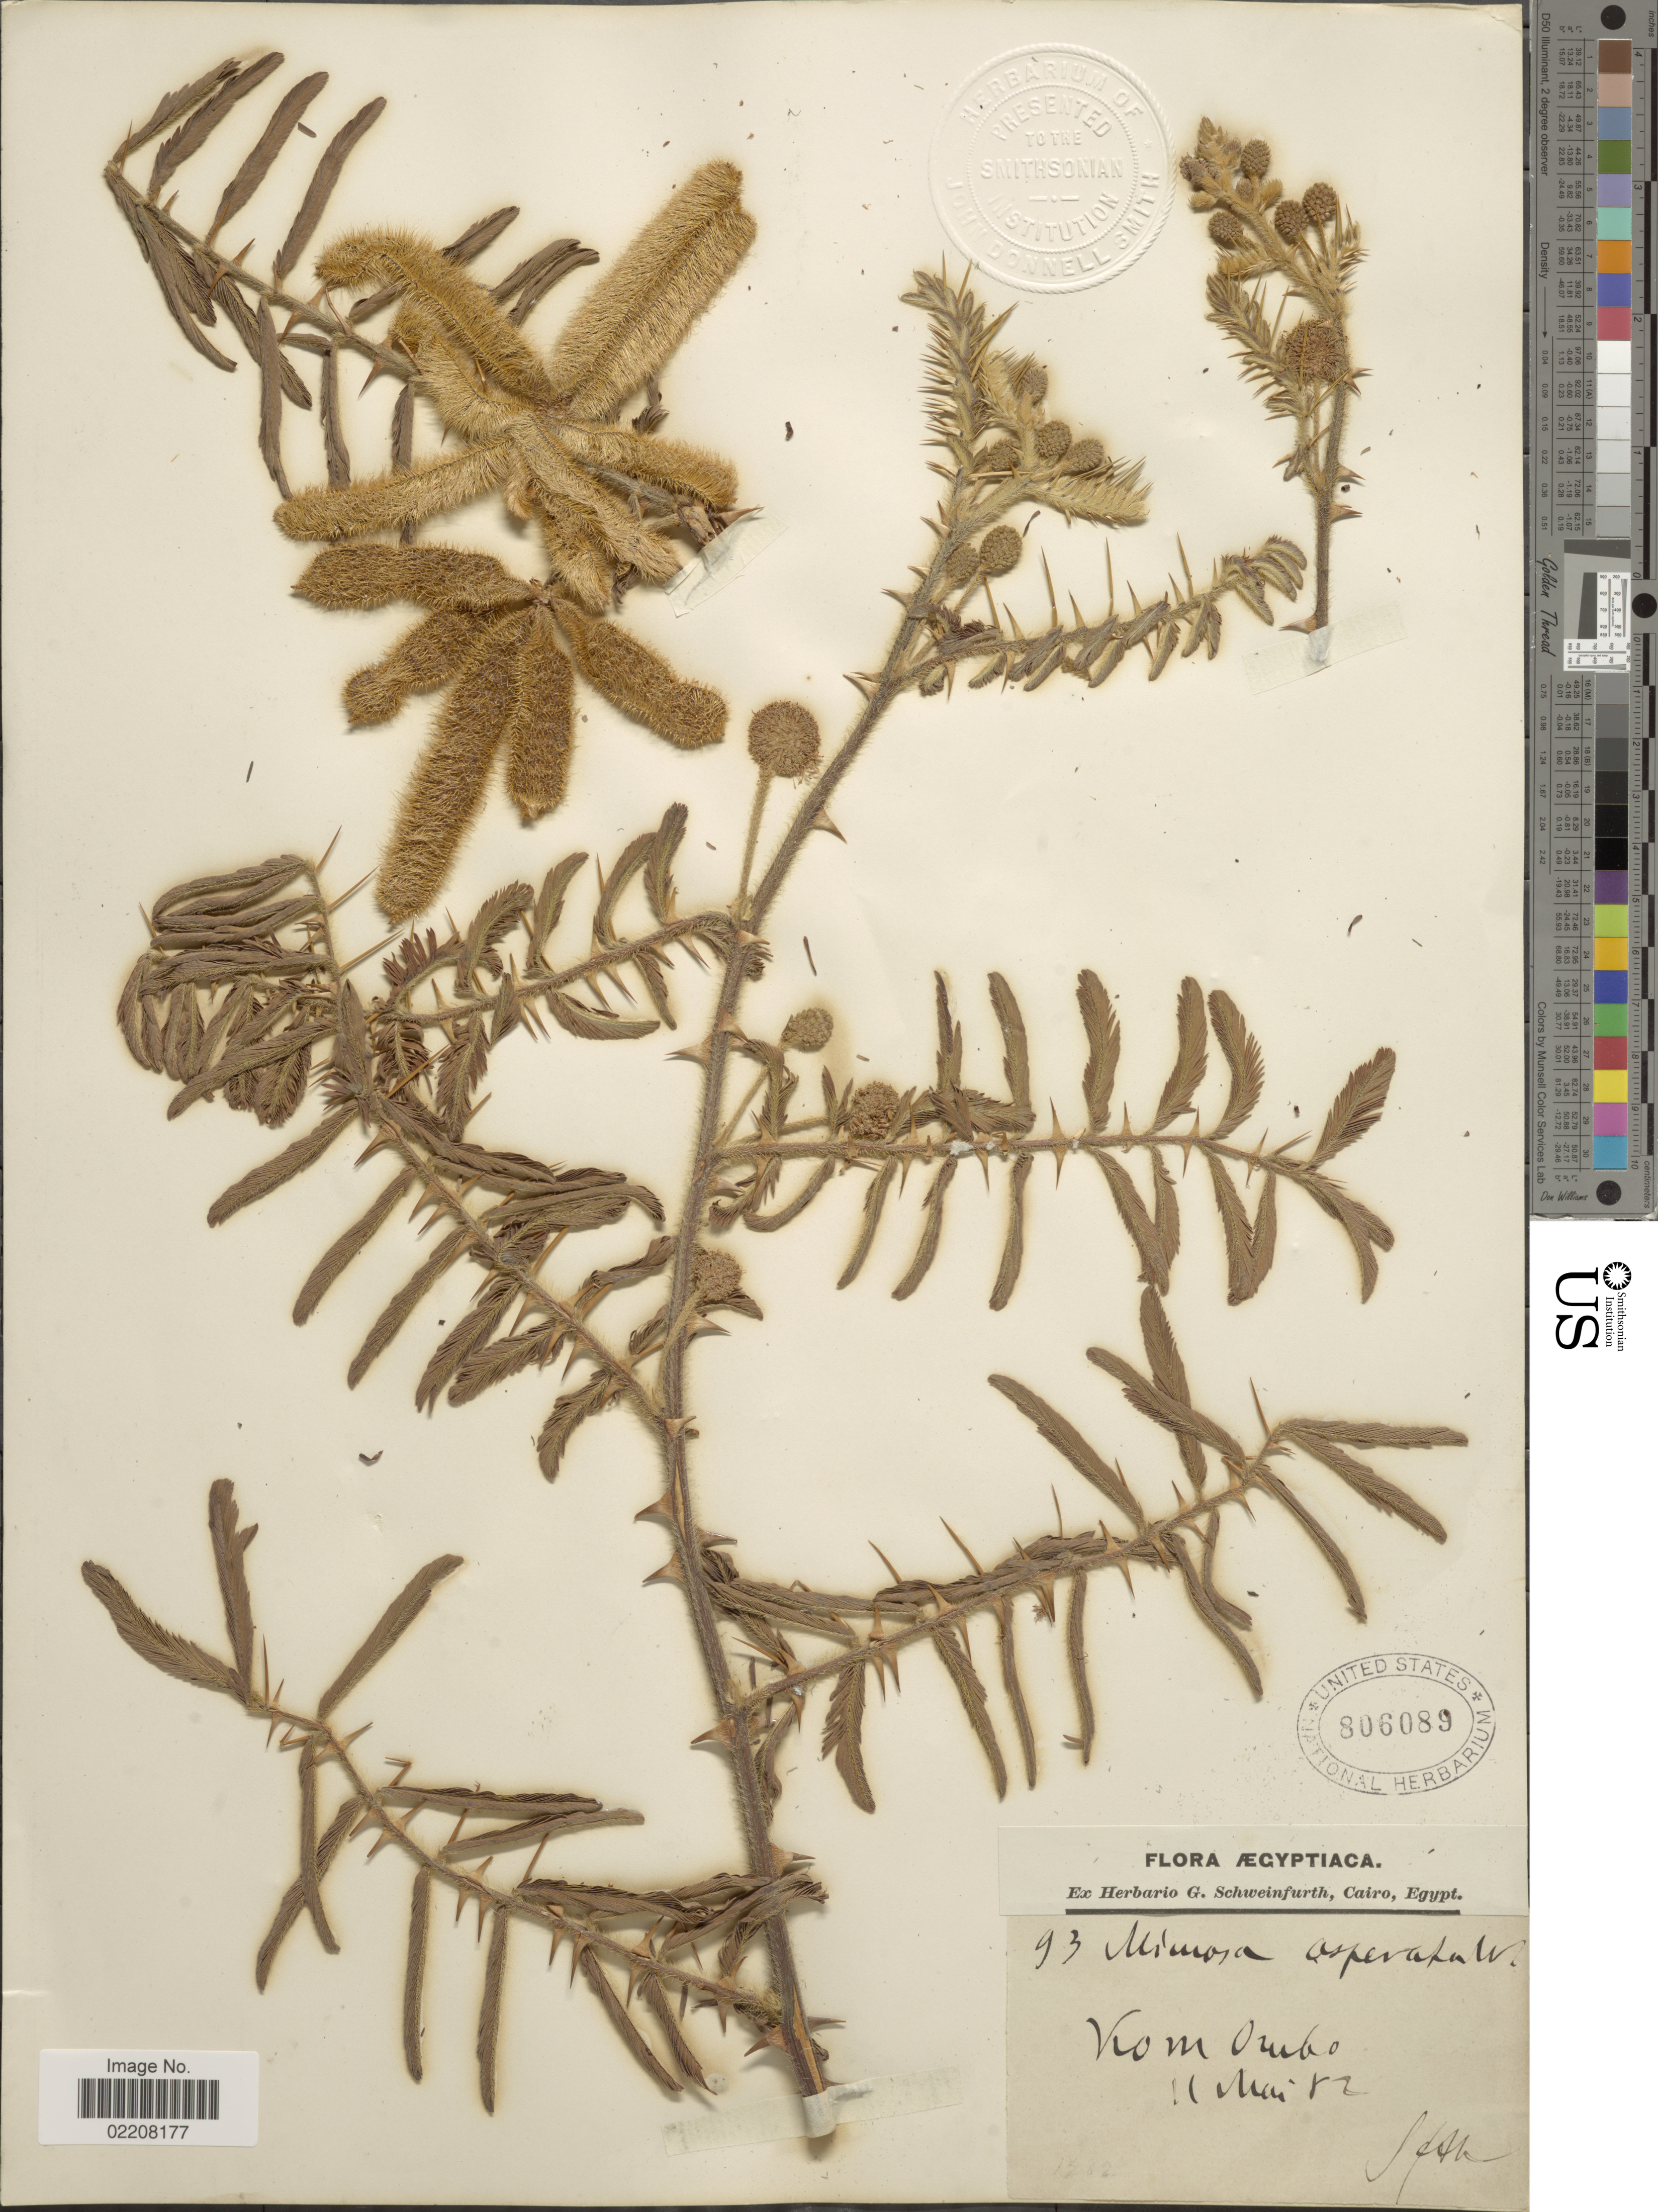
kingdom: Plantae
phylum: Tracheophyta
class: Magnoliopsida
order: Fabales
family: Fabaceae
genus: Mimosa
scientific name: Mimosa pigra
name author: L.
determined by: Strong, Mark T., (BOT), Smithsonian Institution - National Museum of Natural History (UNITED STATES)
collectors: ex herb. G. Schweinfurth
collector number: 93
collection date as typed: Transcribed d/m/y: 11/5/82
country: Egypt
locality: Kom Orubo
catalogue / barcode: US 806089